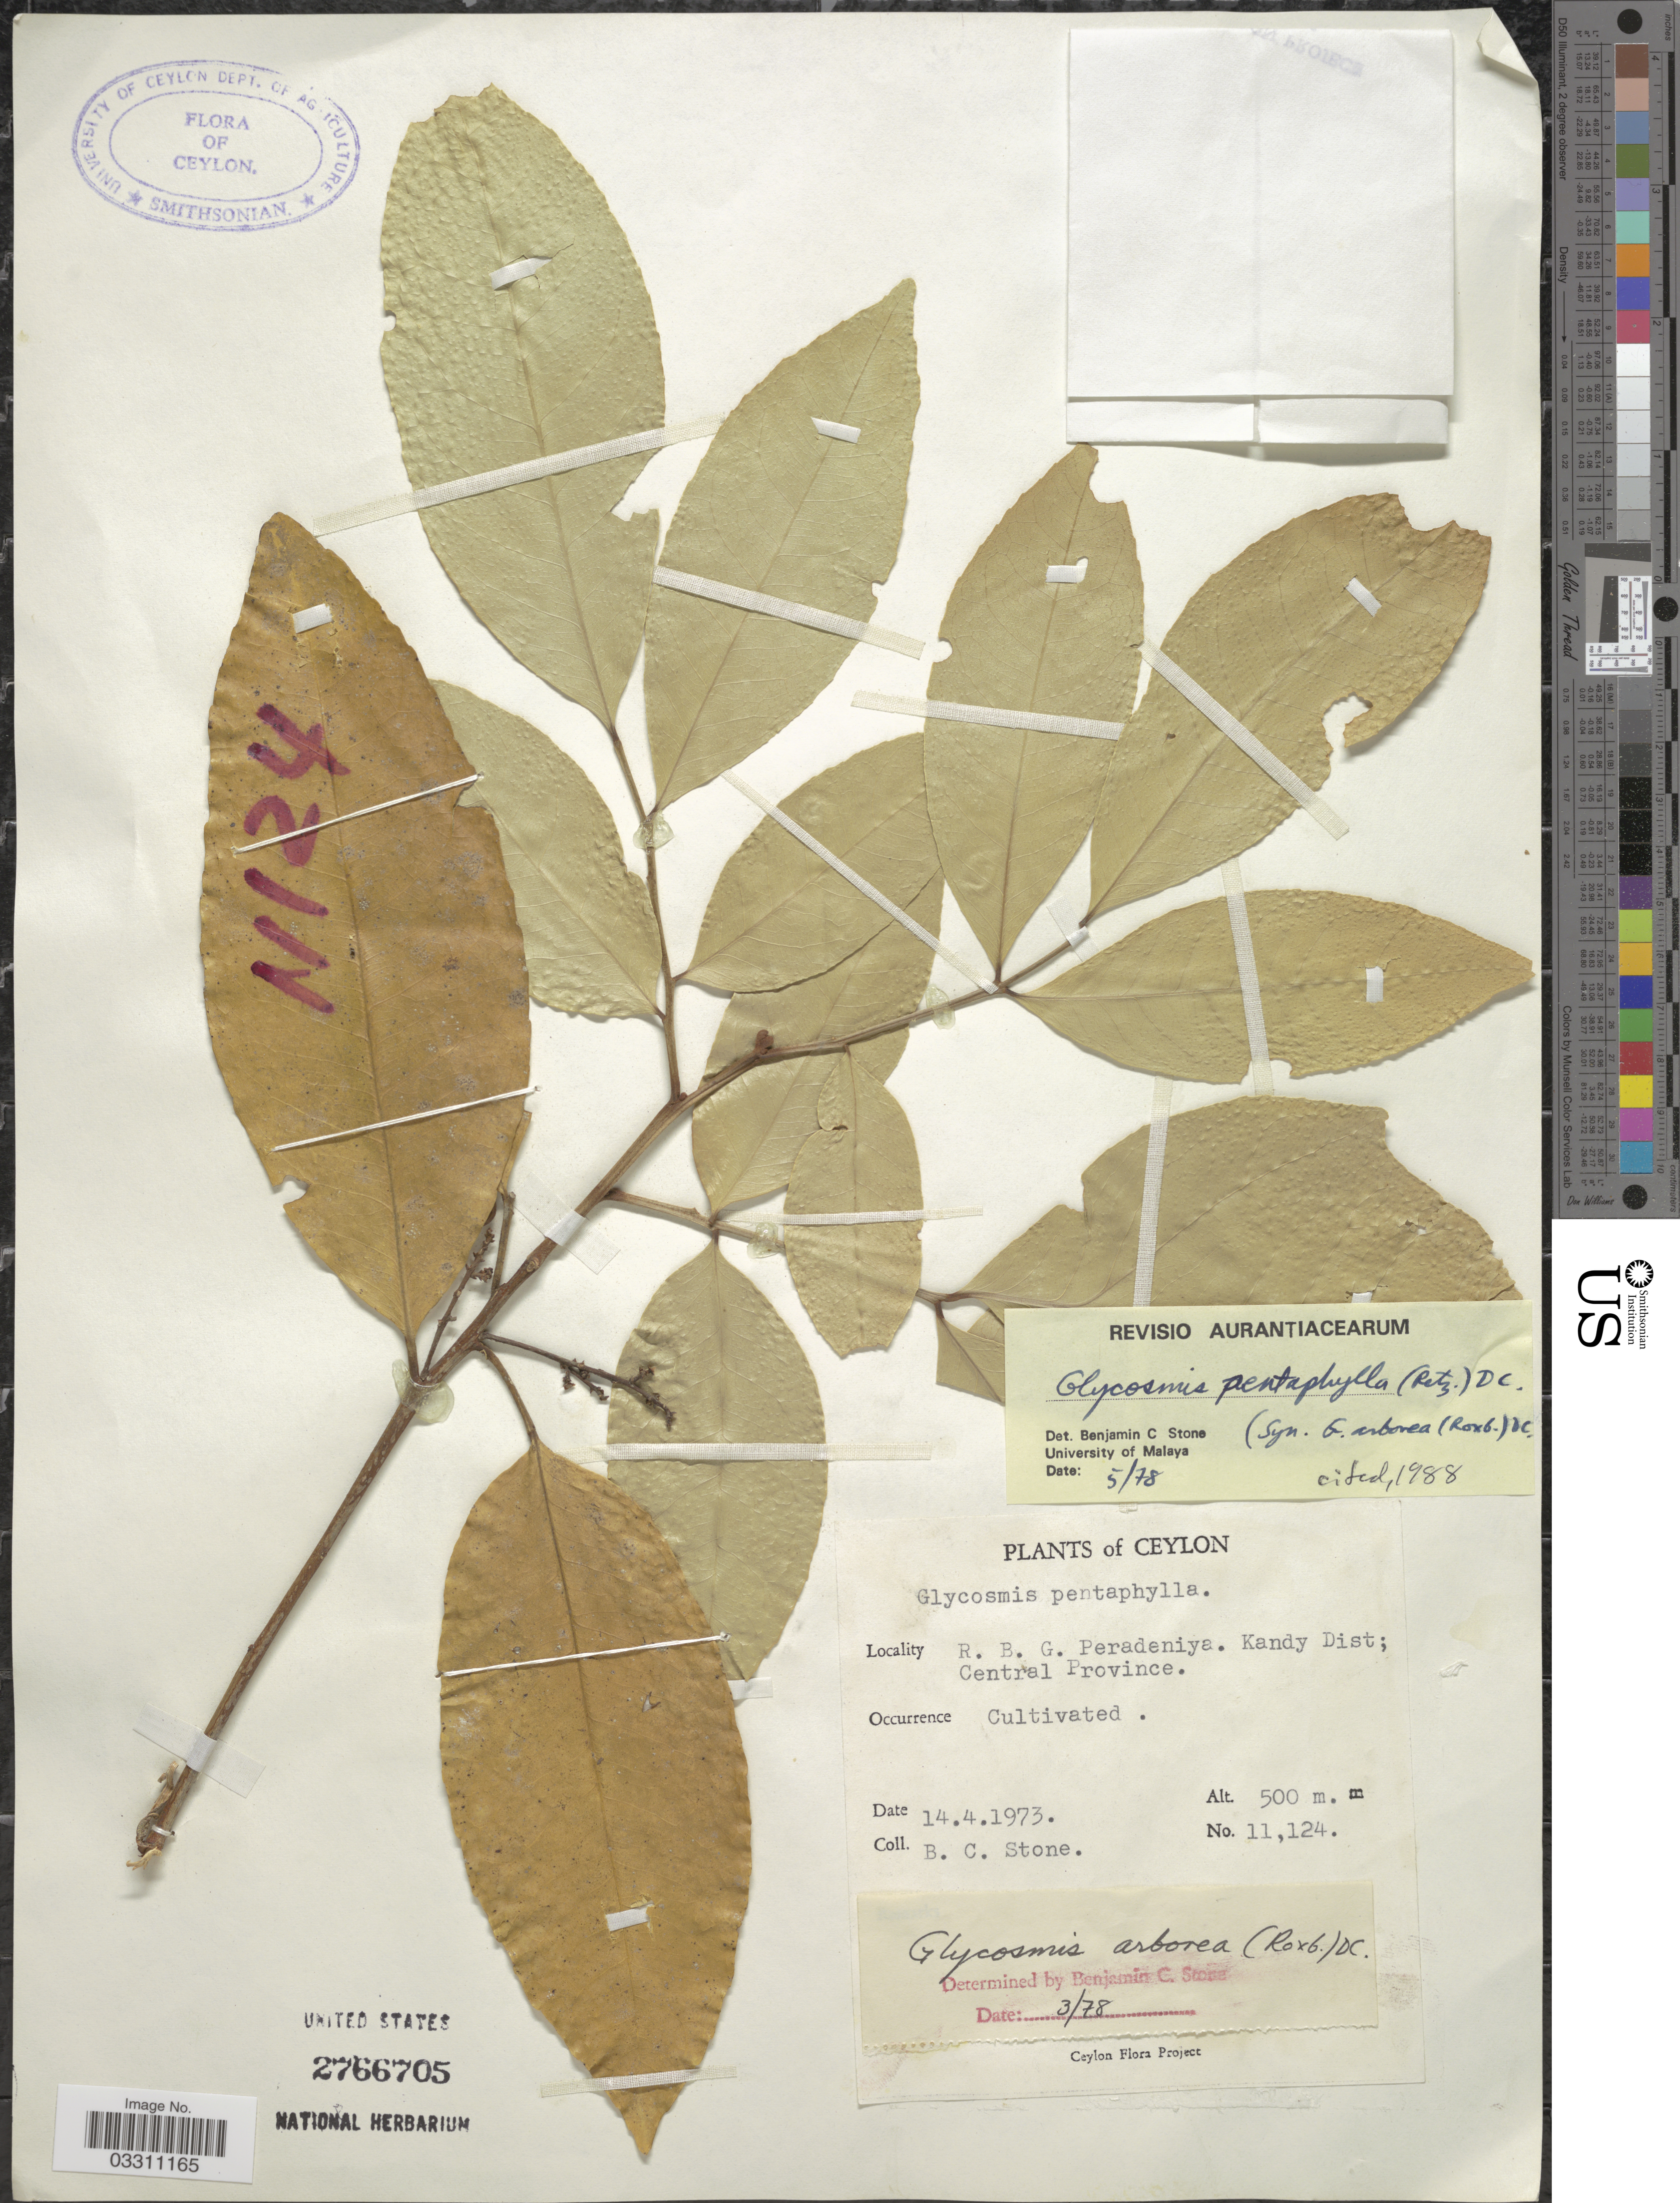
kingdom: Plantae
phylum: Tracheophyta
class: Magnoliopsida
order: Sapindales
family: Rutaceae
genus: Glycosmis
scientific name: Glycosmis pentaphylla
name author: (Retz.) DC.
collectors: B. C. Stone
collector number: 11124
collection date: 1973-04-14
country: Sri Lanka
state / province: Central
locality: Ceylon. R. B. G. Peradeniya. Kandy Dist.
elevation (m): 500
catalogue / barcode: US 2766705